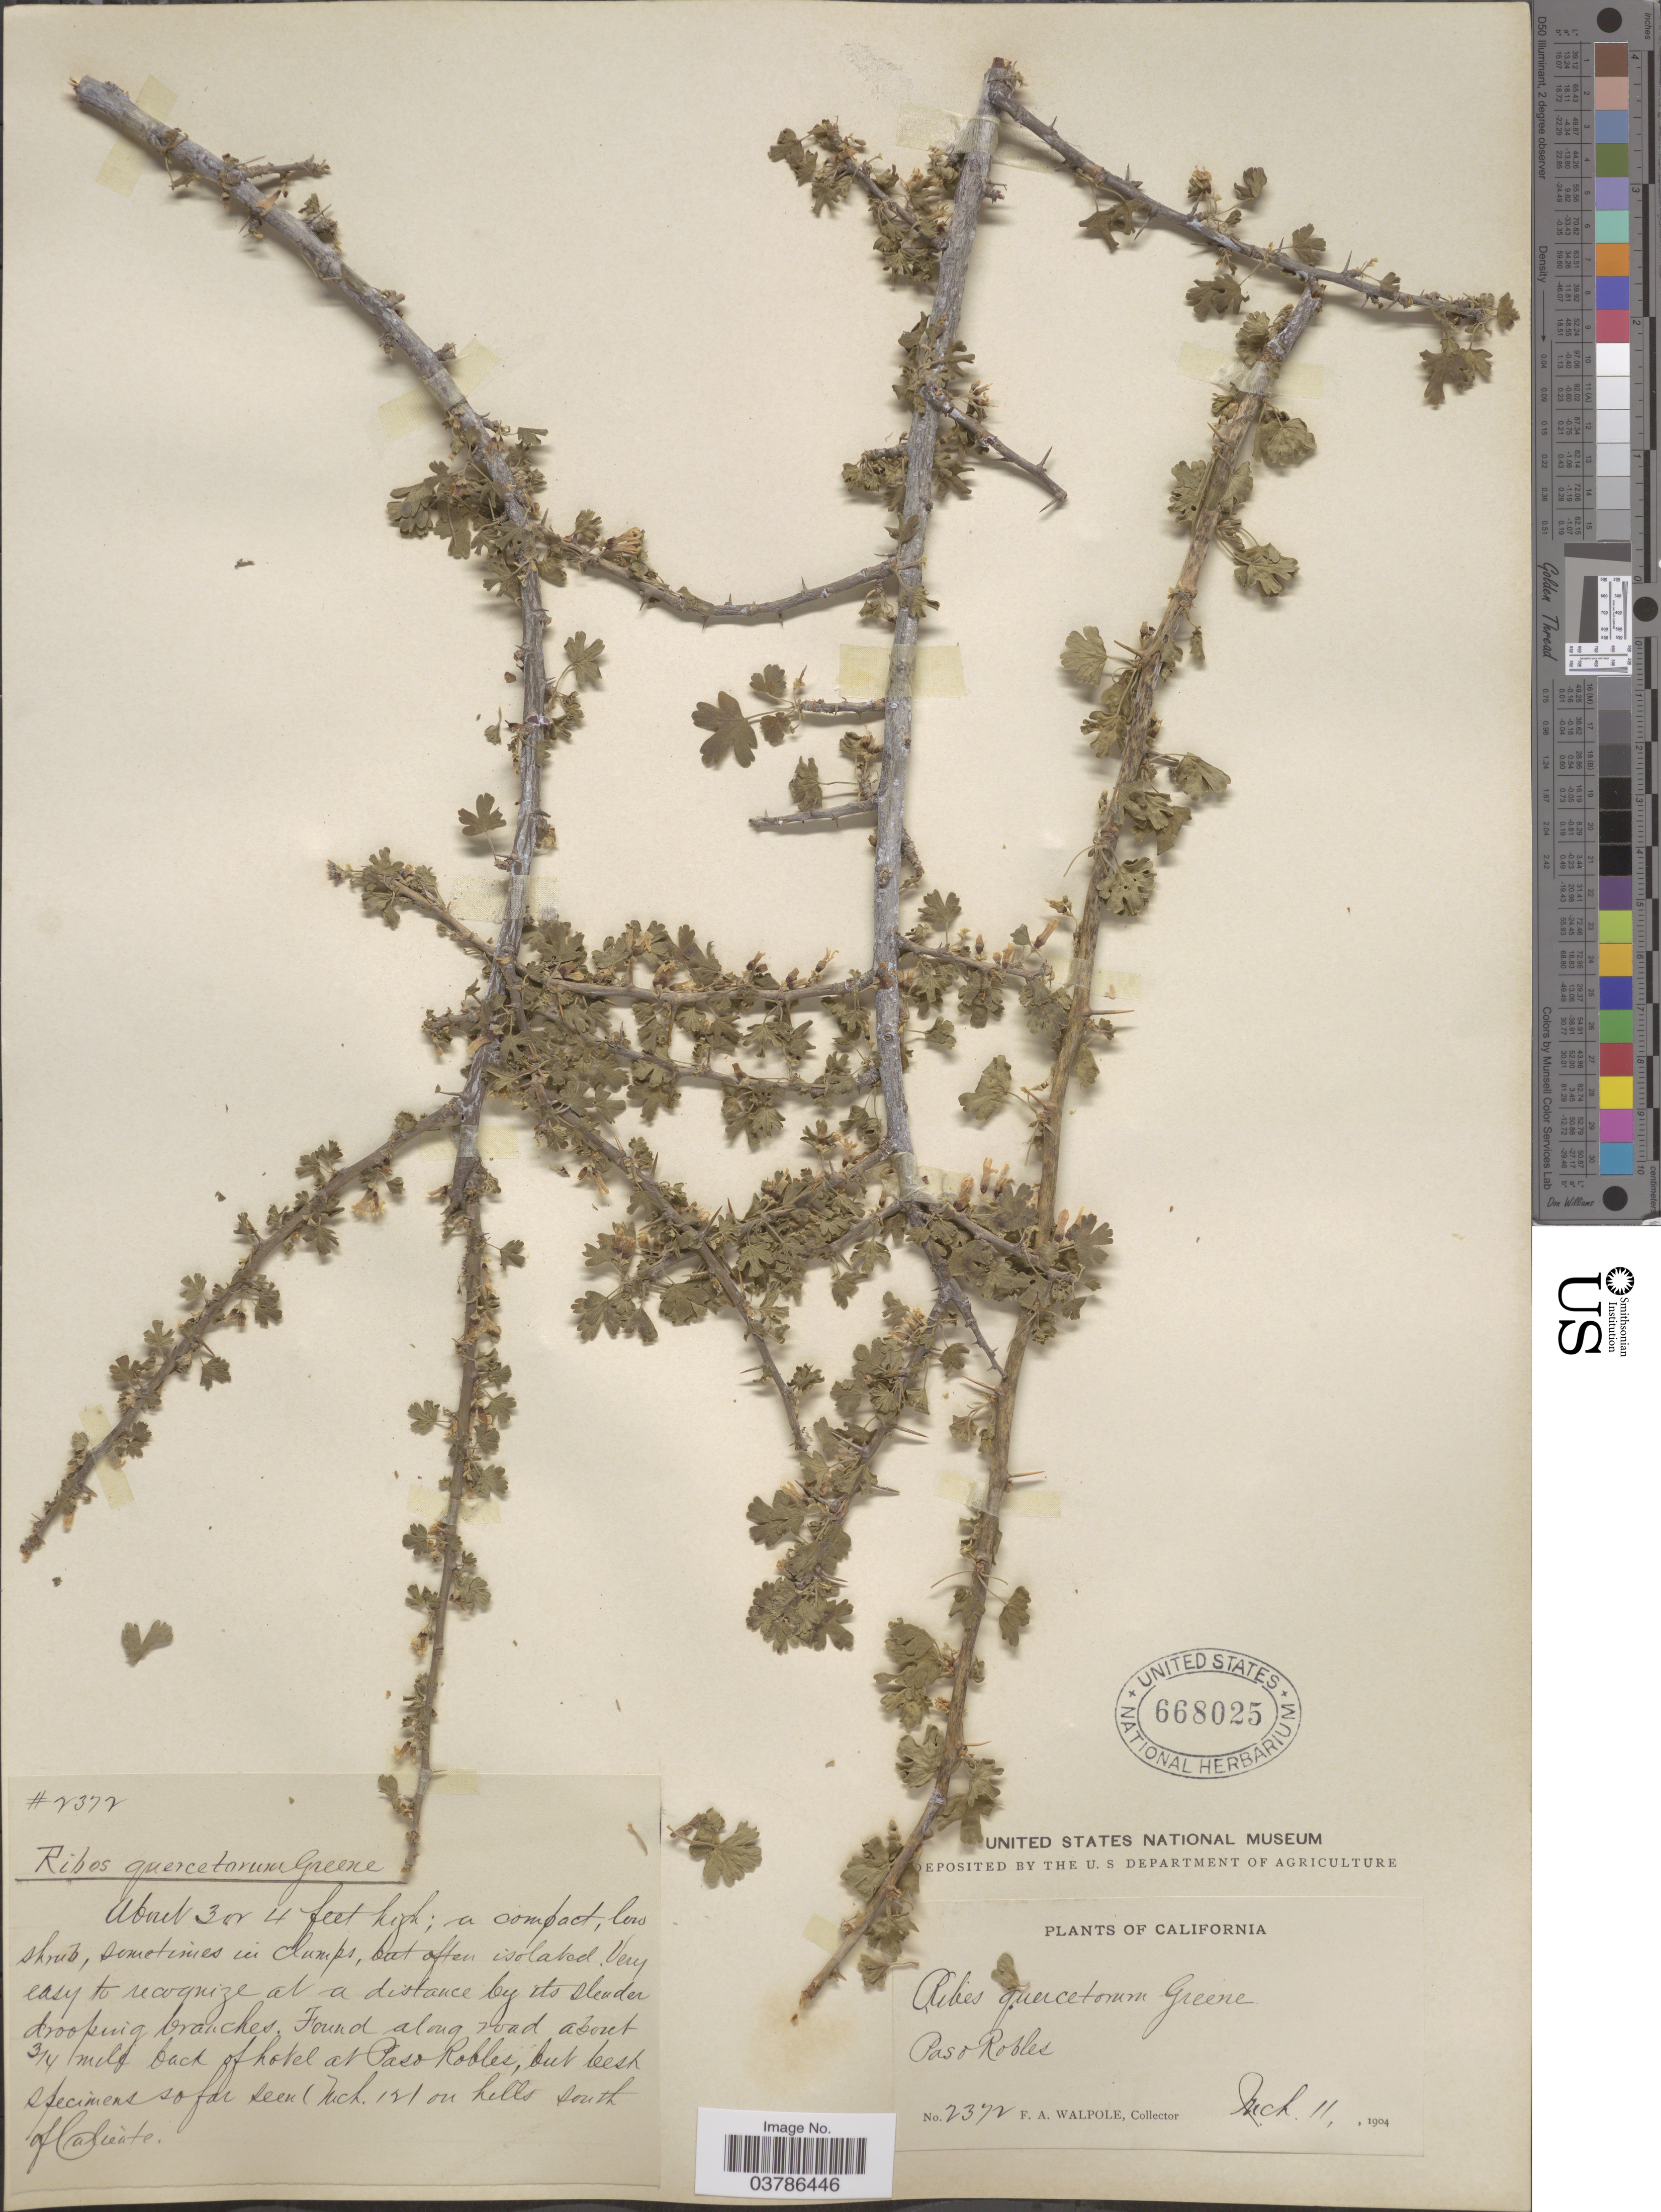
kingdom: Plantae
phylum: Tracheophyta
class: Magnoliopsida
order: Saxifragales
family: Grossulariaceae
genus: Ribes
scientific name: Ribes quercetorum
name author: Greene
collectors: F. Walpole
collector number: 2372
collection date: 1904-03-11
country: United States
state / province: California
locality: Along road about 3/4 mile back of hotel at Paso Robles, on hills south of Caliente. Paso Robles.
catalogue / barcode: US 668025